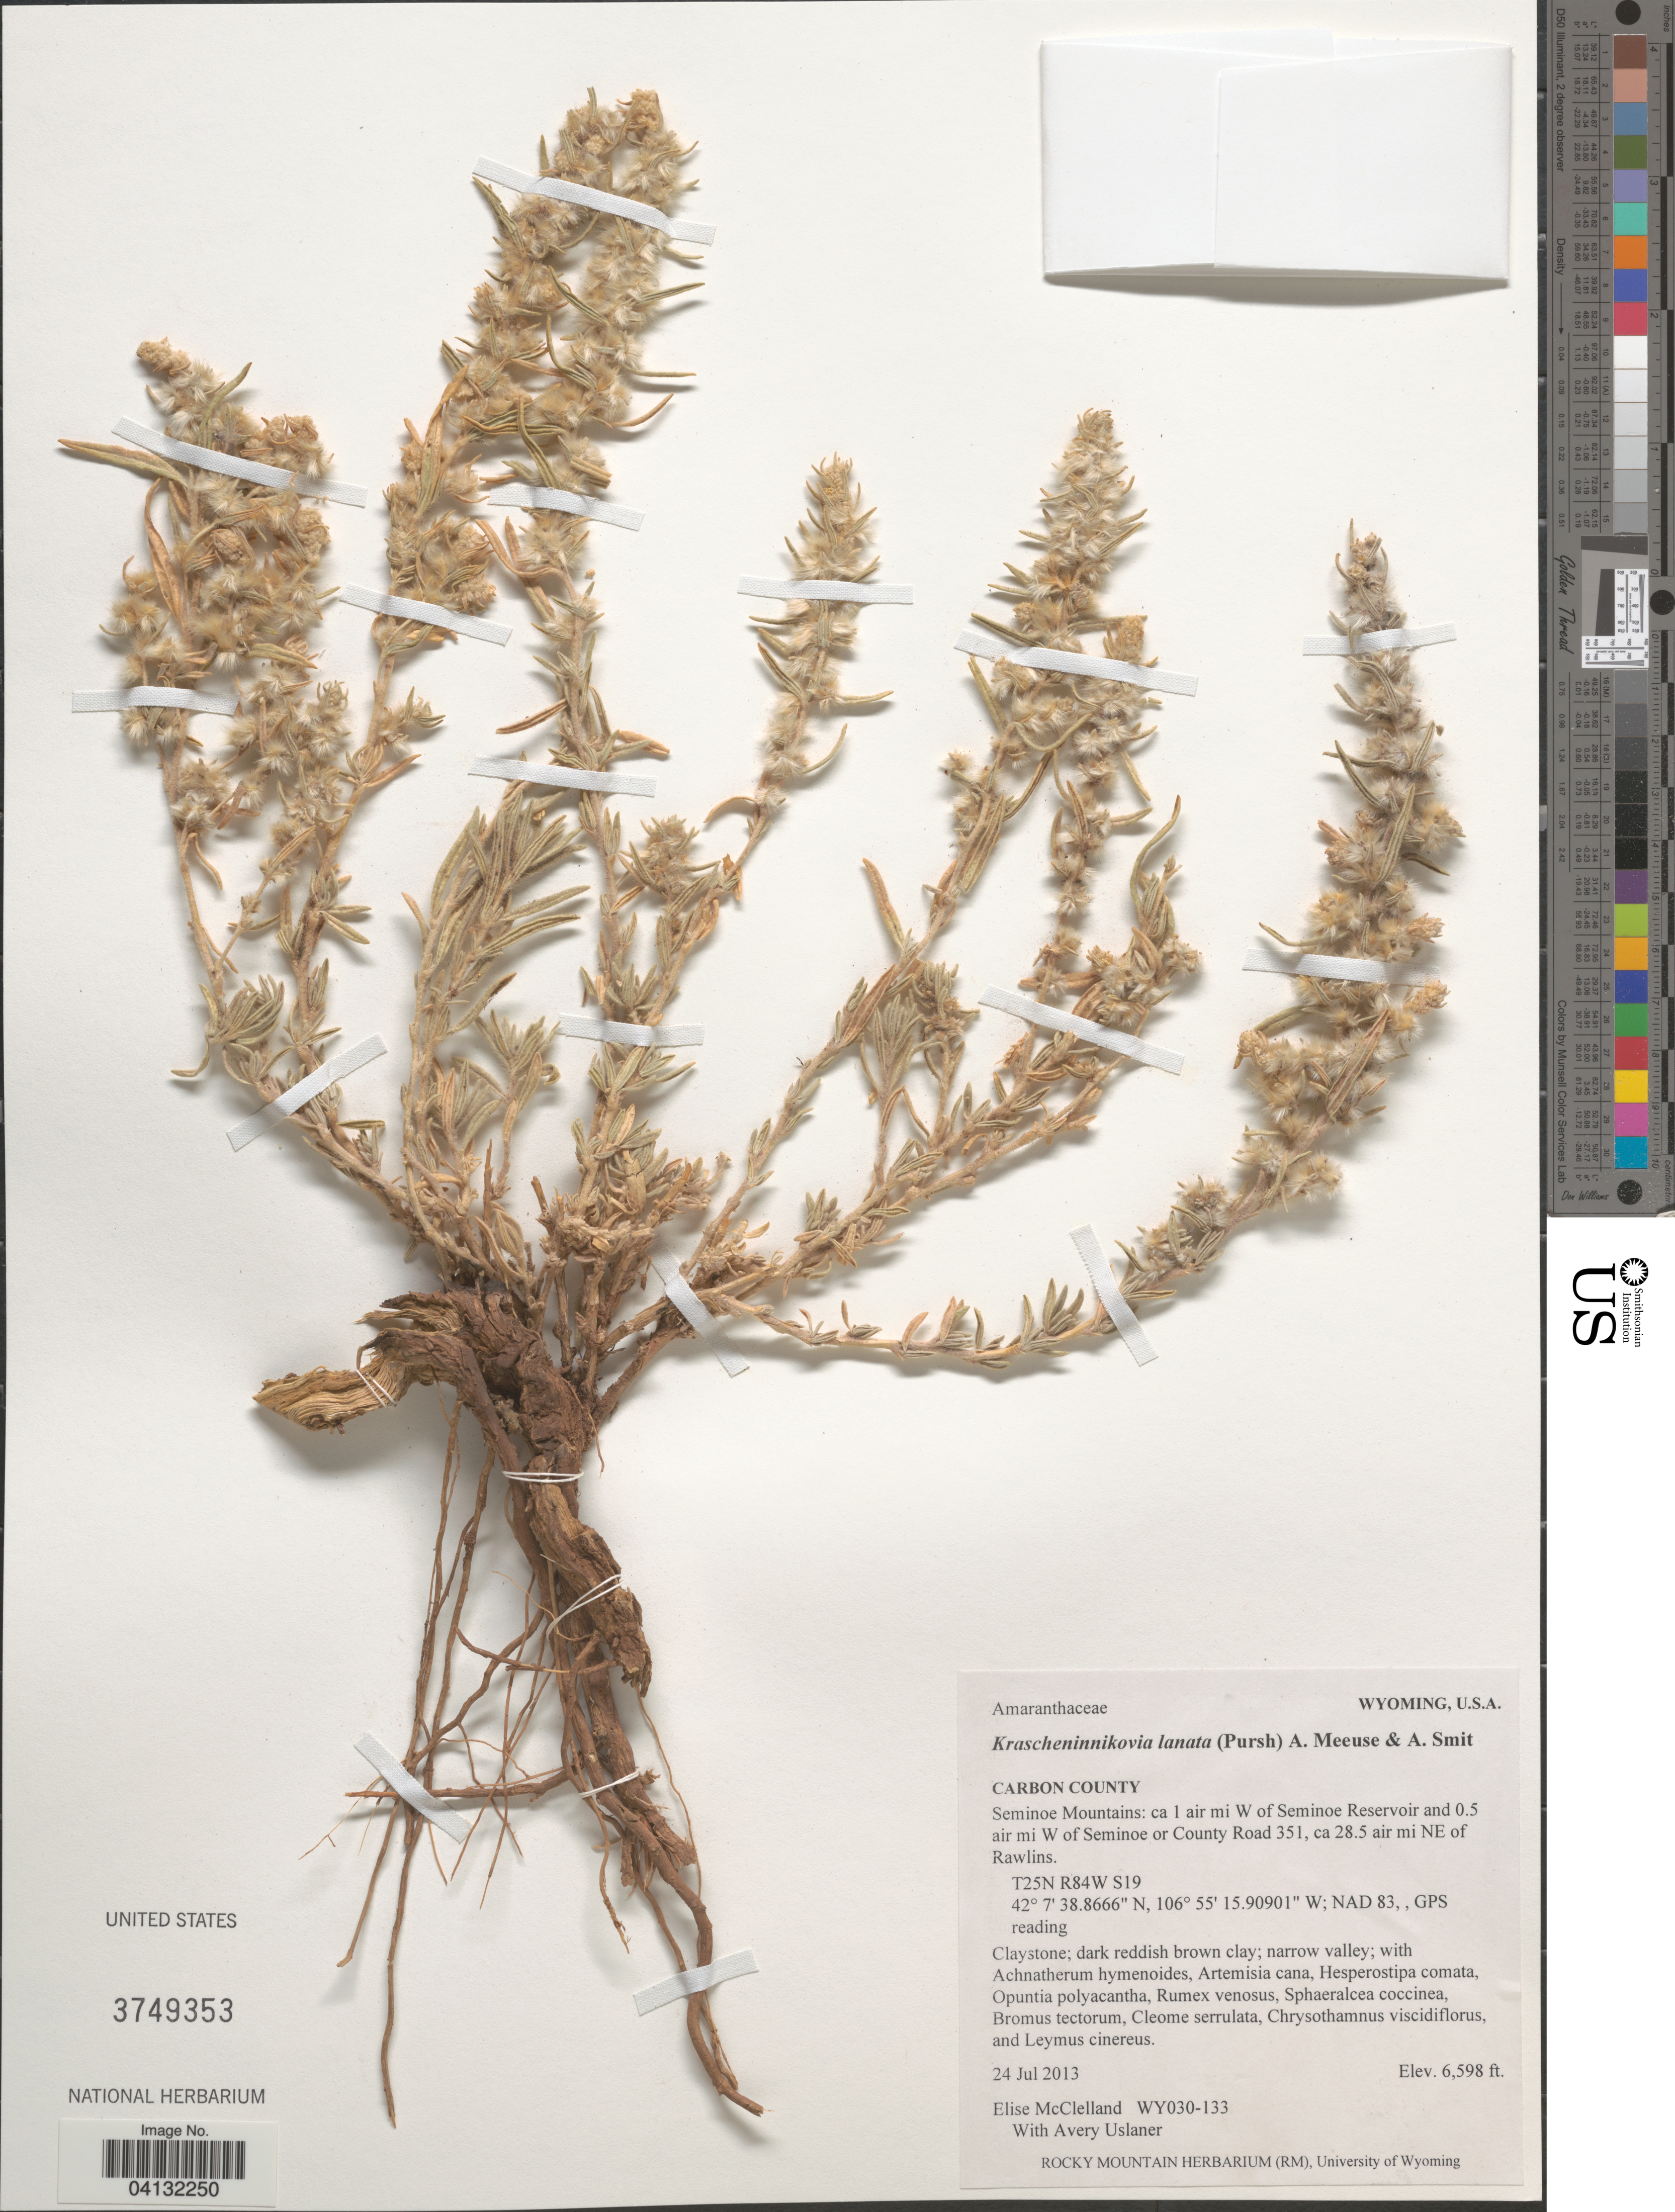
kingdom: Plantae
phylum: Tracheophyta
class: Magnoliopsida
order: Caryophyllales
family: Amaranthaceae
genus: Krascheninnikovia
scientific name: Krascheninnikovia lanata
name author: (Pursh) A. Meeuse & A.Smit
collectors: E. McClelland & A. Uslaner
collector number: WY030-133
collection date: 2013-07-24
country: United States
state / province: Wyoming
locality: Carbon County. Seminoe Mountains: ca 1 air mi W of Seminoe Reservoir and 0.5 air mi W of Seminoe or County Road 351, ca 28.5 air mi NE of Rawlins. T25N R84W S19. NAD 83, , GPS reading.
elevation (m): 2011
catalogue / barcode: US 3749353